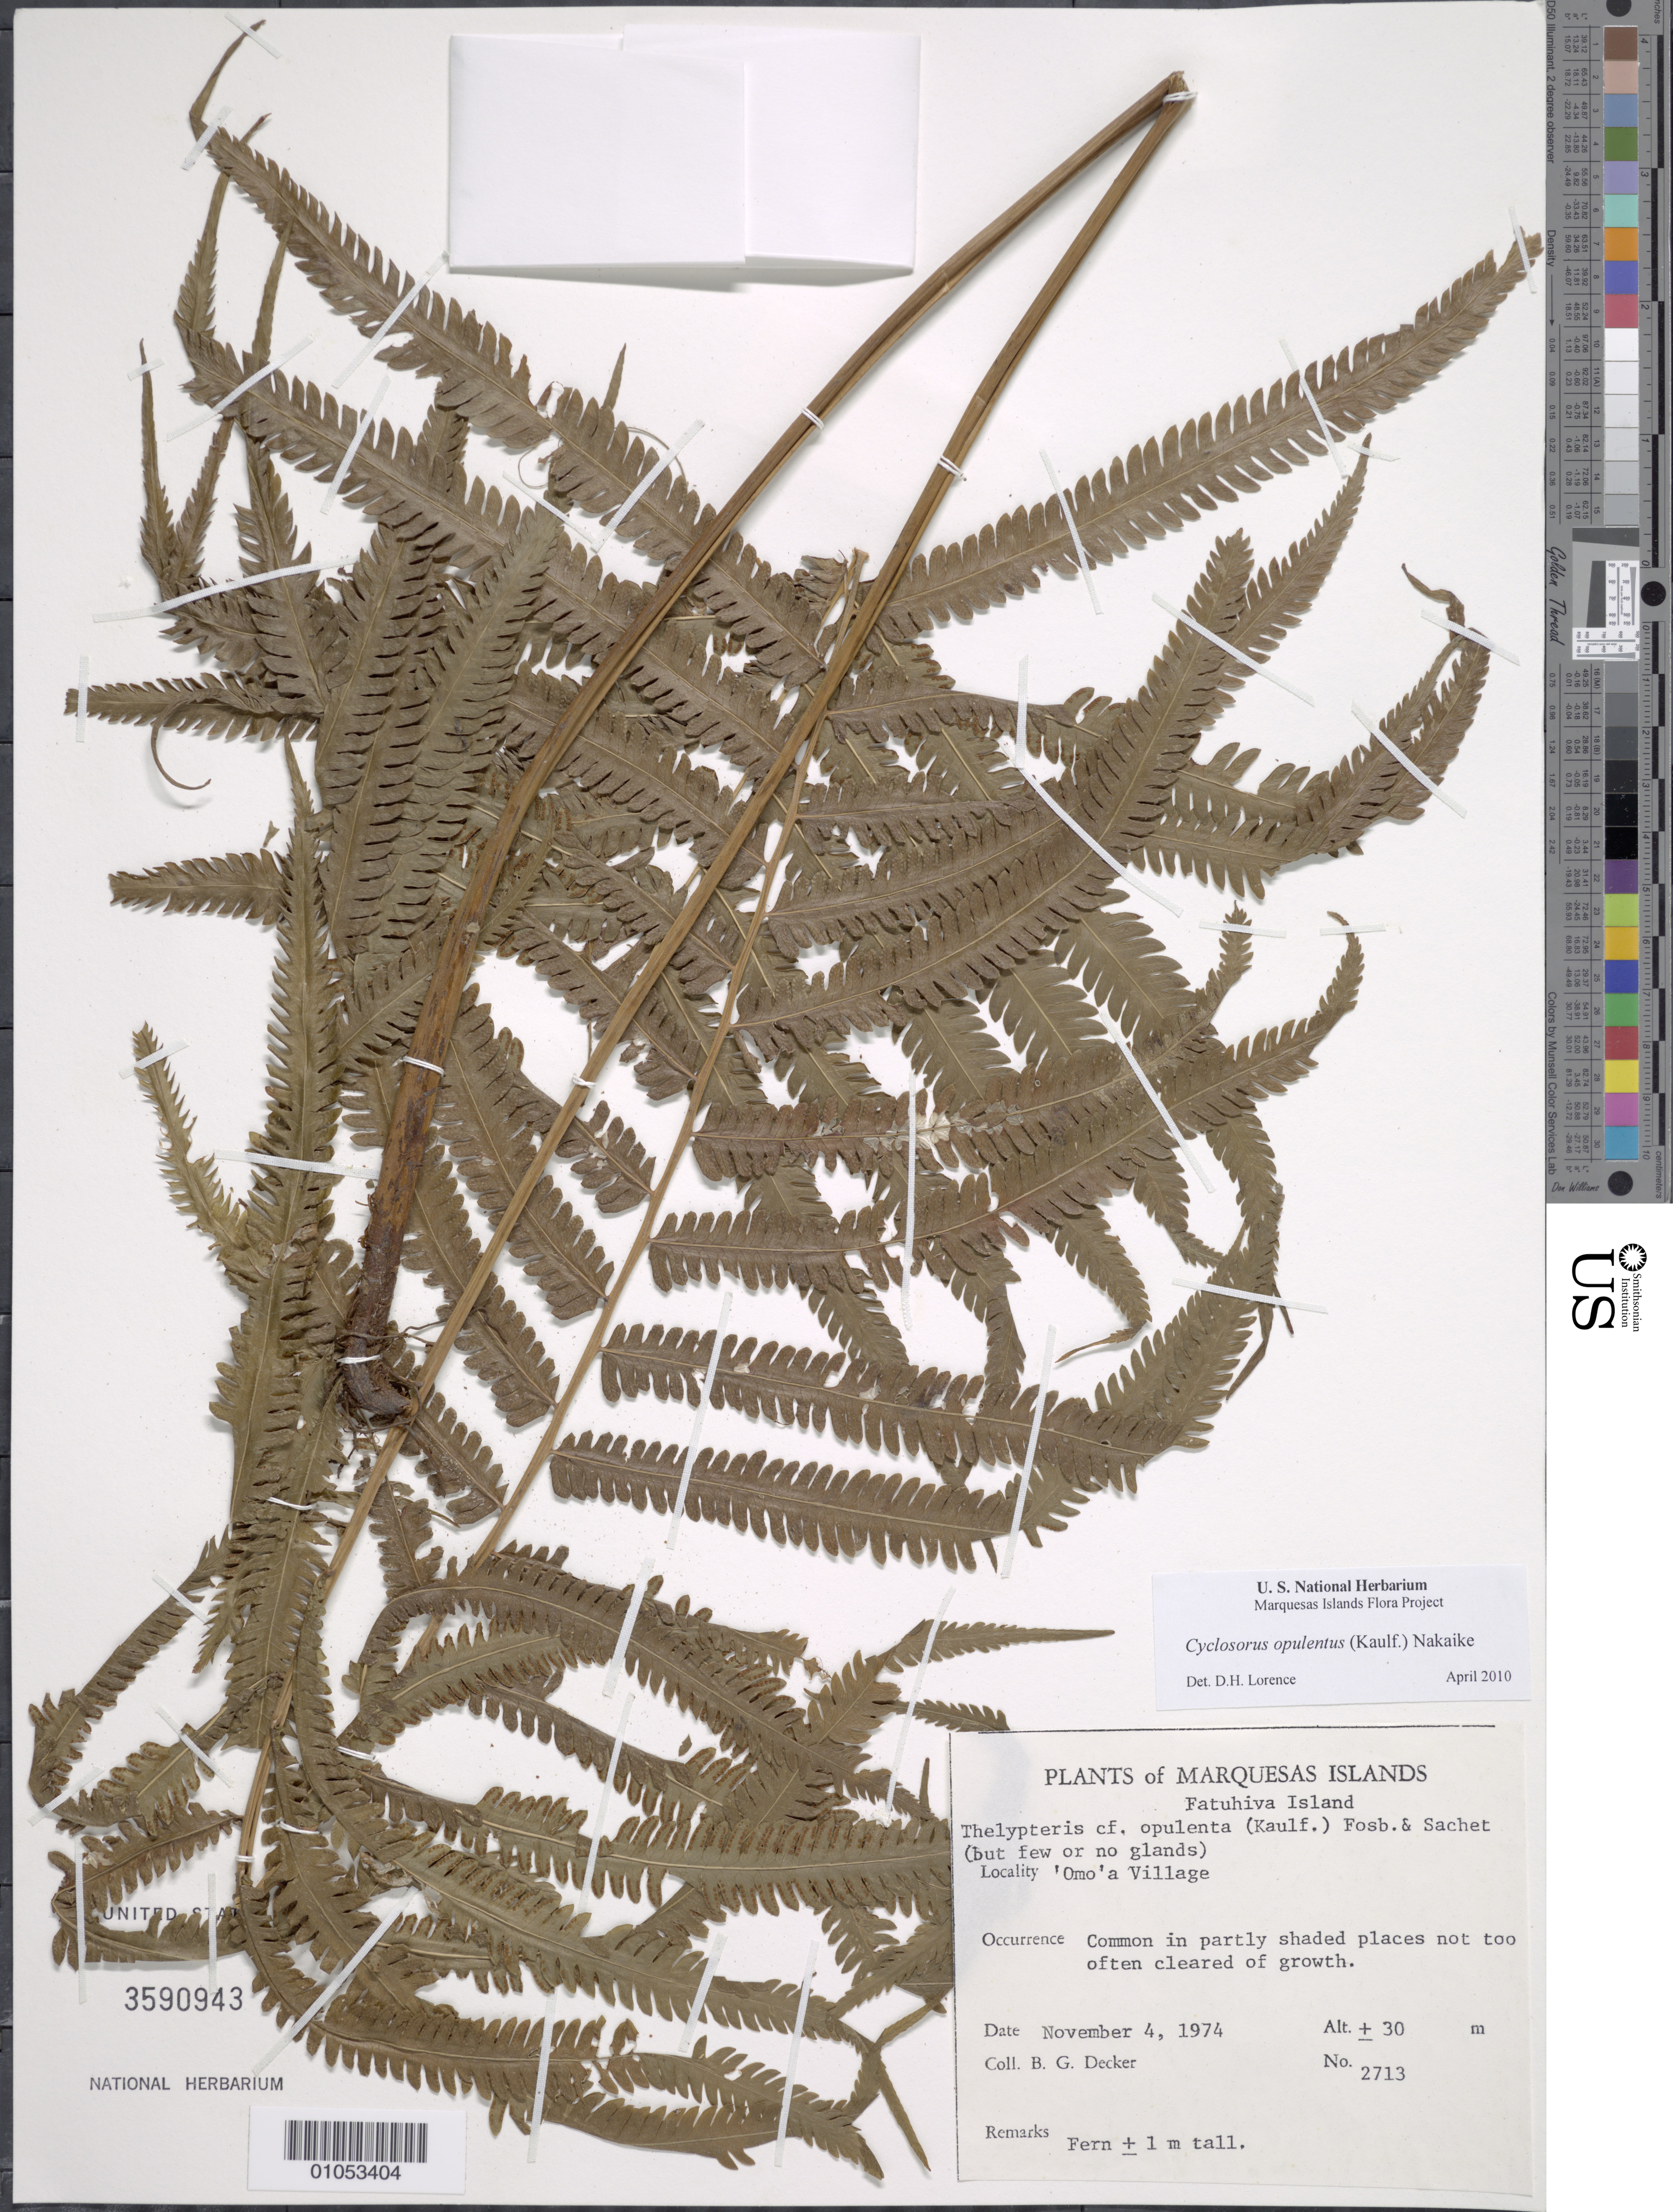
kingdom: Plantae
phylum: Tracheophyta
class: Polypodiopsida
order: Polypodiales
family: Thelypteridaceae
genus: Amphineuron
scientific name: Amphineuron opulentum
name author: (Kaulf.) Holttum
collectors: B. G. Decker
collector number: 2713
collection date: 1974-11-04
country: French Polynesia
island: Fatu Hiva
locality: Omo'a Village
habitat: Common in partly shaded places not too often cleared of growth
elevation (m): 30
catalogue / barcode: US 3590943